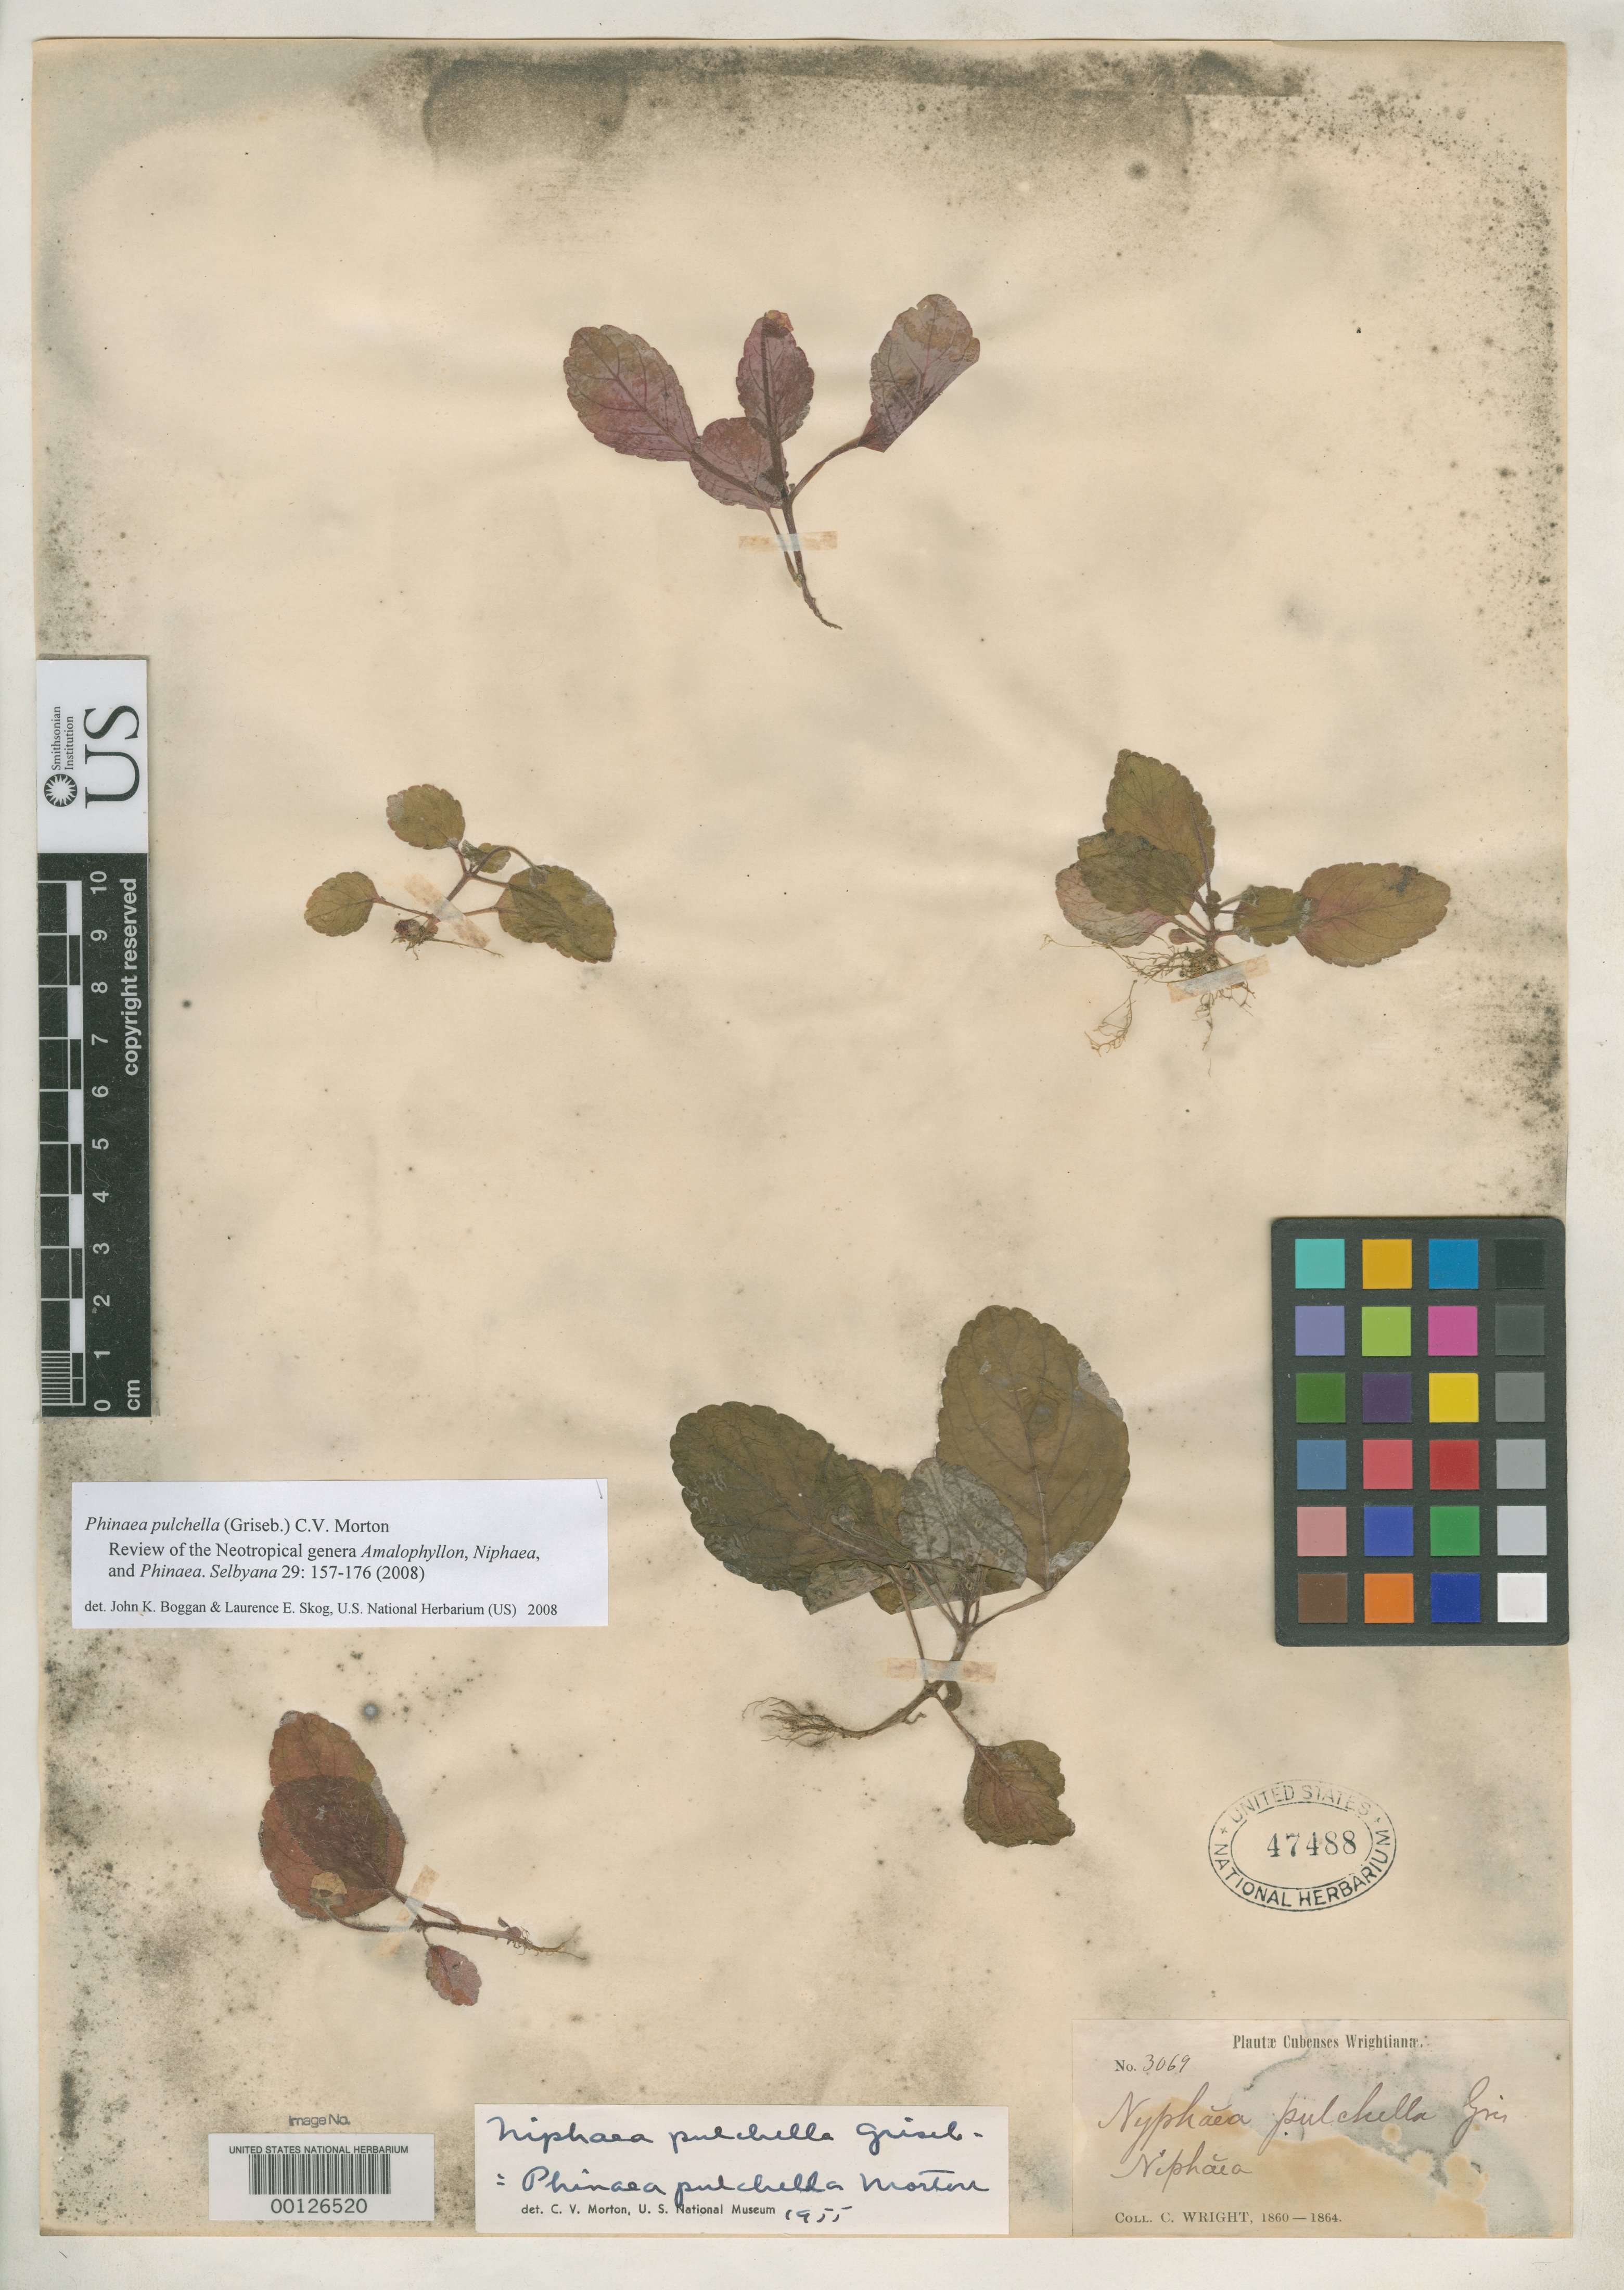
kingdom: Plantae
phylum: Tracheophyta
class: Magnoliopsida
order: Lamiales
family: Gesneriaceae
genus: Niphaea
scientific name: Niphaea pulchella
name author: Griseb.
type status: Isotype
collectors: C. Wright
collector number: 3069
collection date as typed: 1860 to -- --- 1864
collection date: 1860/1864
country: Cuba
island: Greater Antilles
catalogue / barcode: US 47488